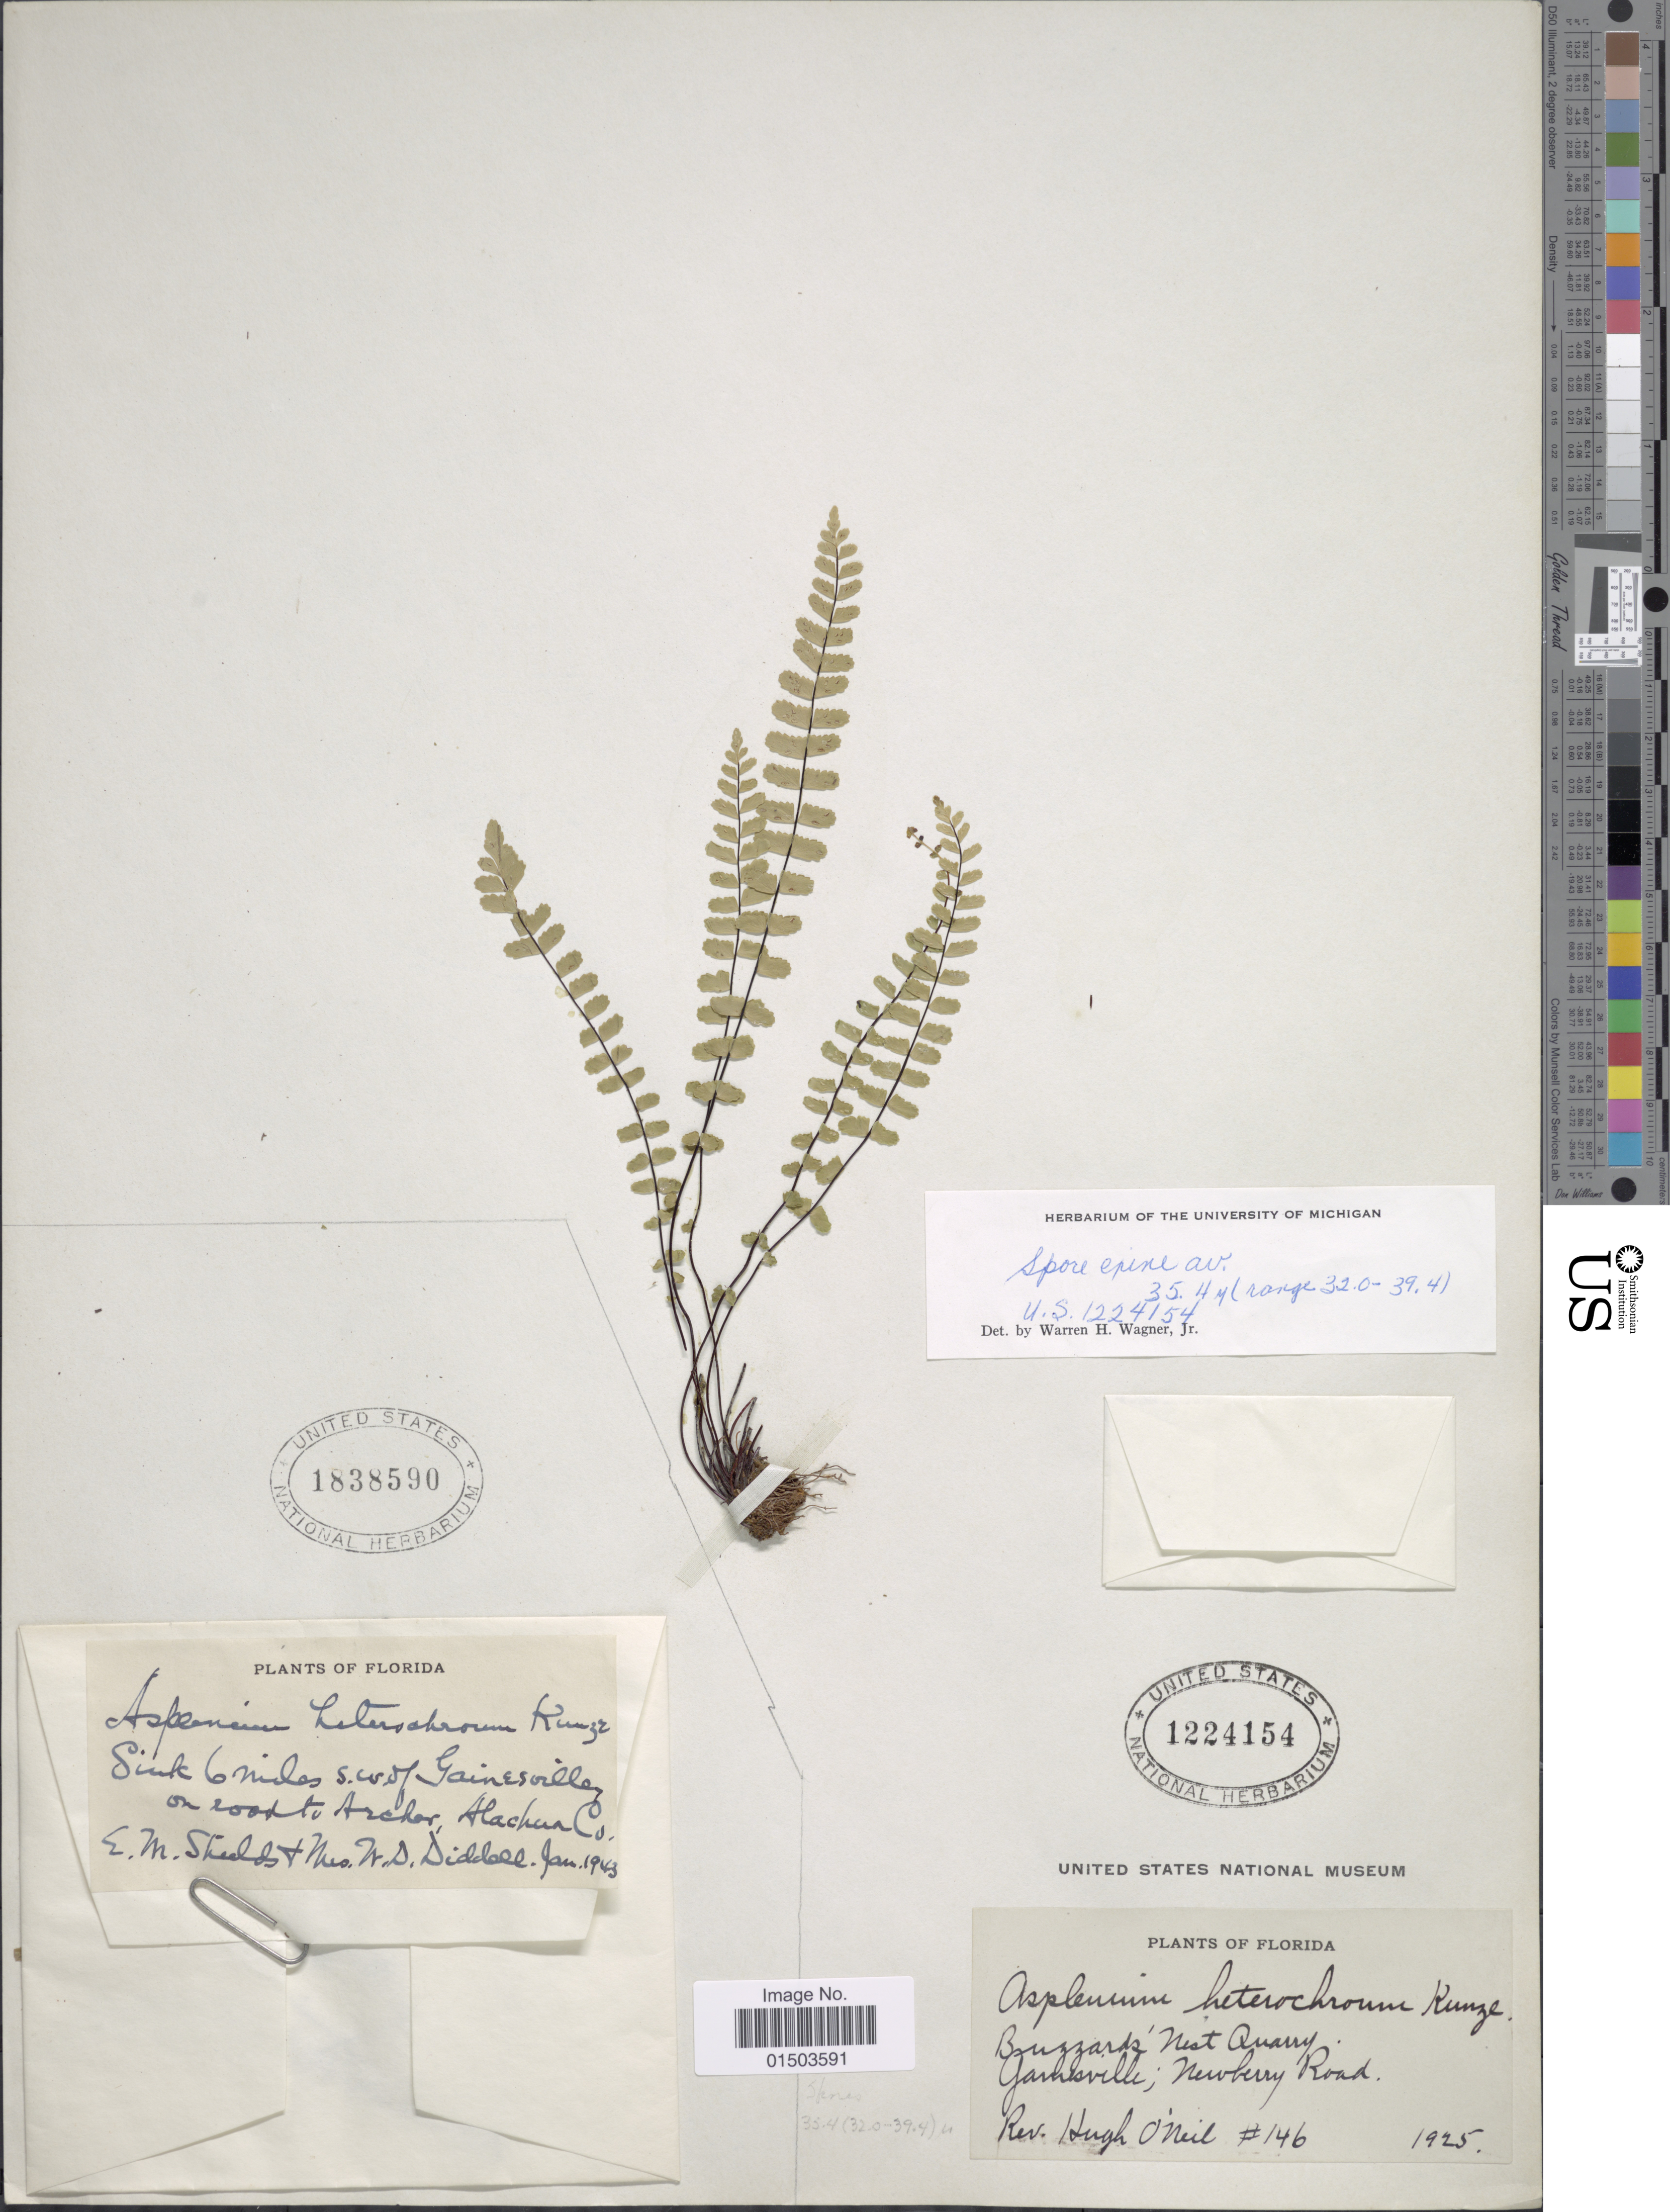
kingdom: Plantae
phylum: Tracheophyta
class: Polypodiopsida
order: Polypodiales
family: Aspleniaceae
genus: Asplenium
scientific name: Asplenium heterochroum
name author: Kunze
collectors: E. Shields & W. Diddell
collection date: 1943-01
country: United States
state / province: Florida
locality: Florida. Sink 6 miles S.W. of Gainesville on road to Archer, Alachua Co.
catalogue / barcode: US 1838590